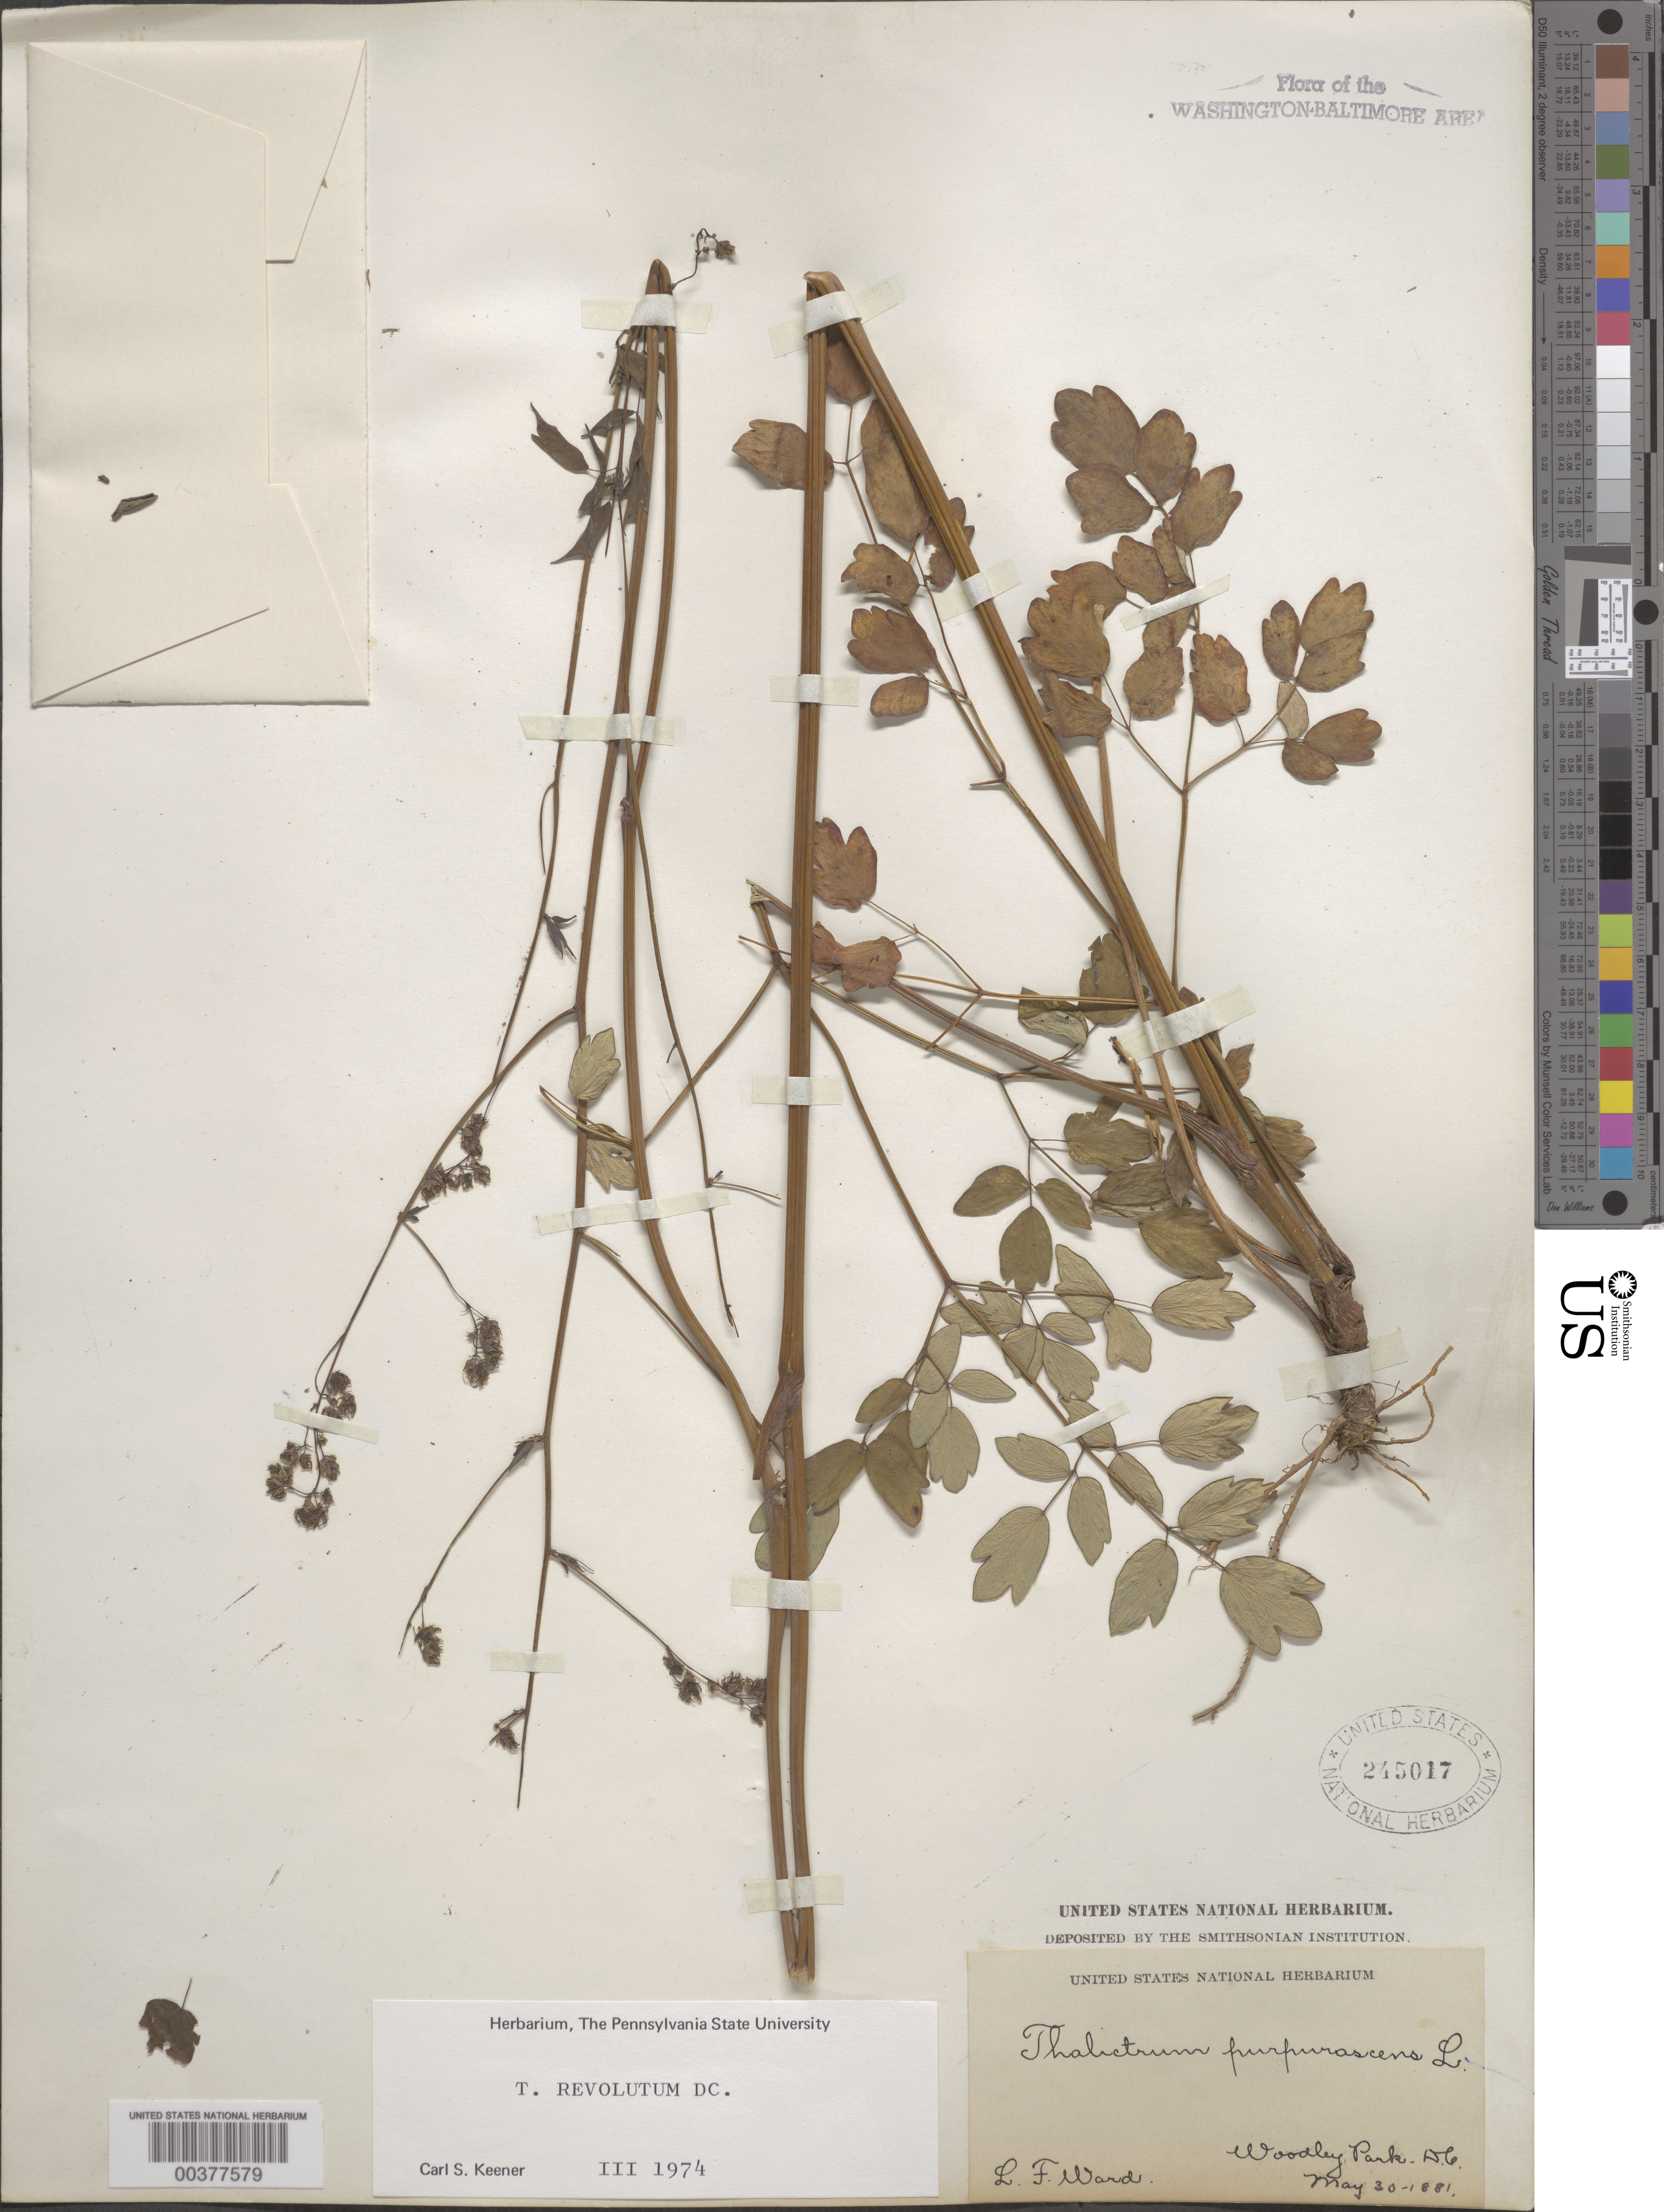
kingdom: Plantae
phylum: Tracheophyta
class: Magnoliopsida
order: Ranunculales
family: Ranunculaceae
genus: Thalictrum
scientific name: Thalictrum amphibolum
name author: Greene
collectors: L. F. Ward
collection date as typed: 30 May 1881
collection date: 1881-05-30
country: United States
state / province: District of Columbia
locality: Woodley Park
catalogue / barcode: US 245017